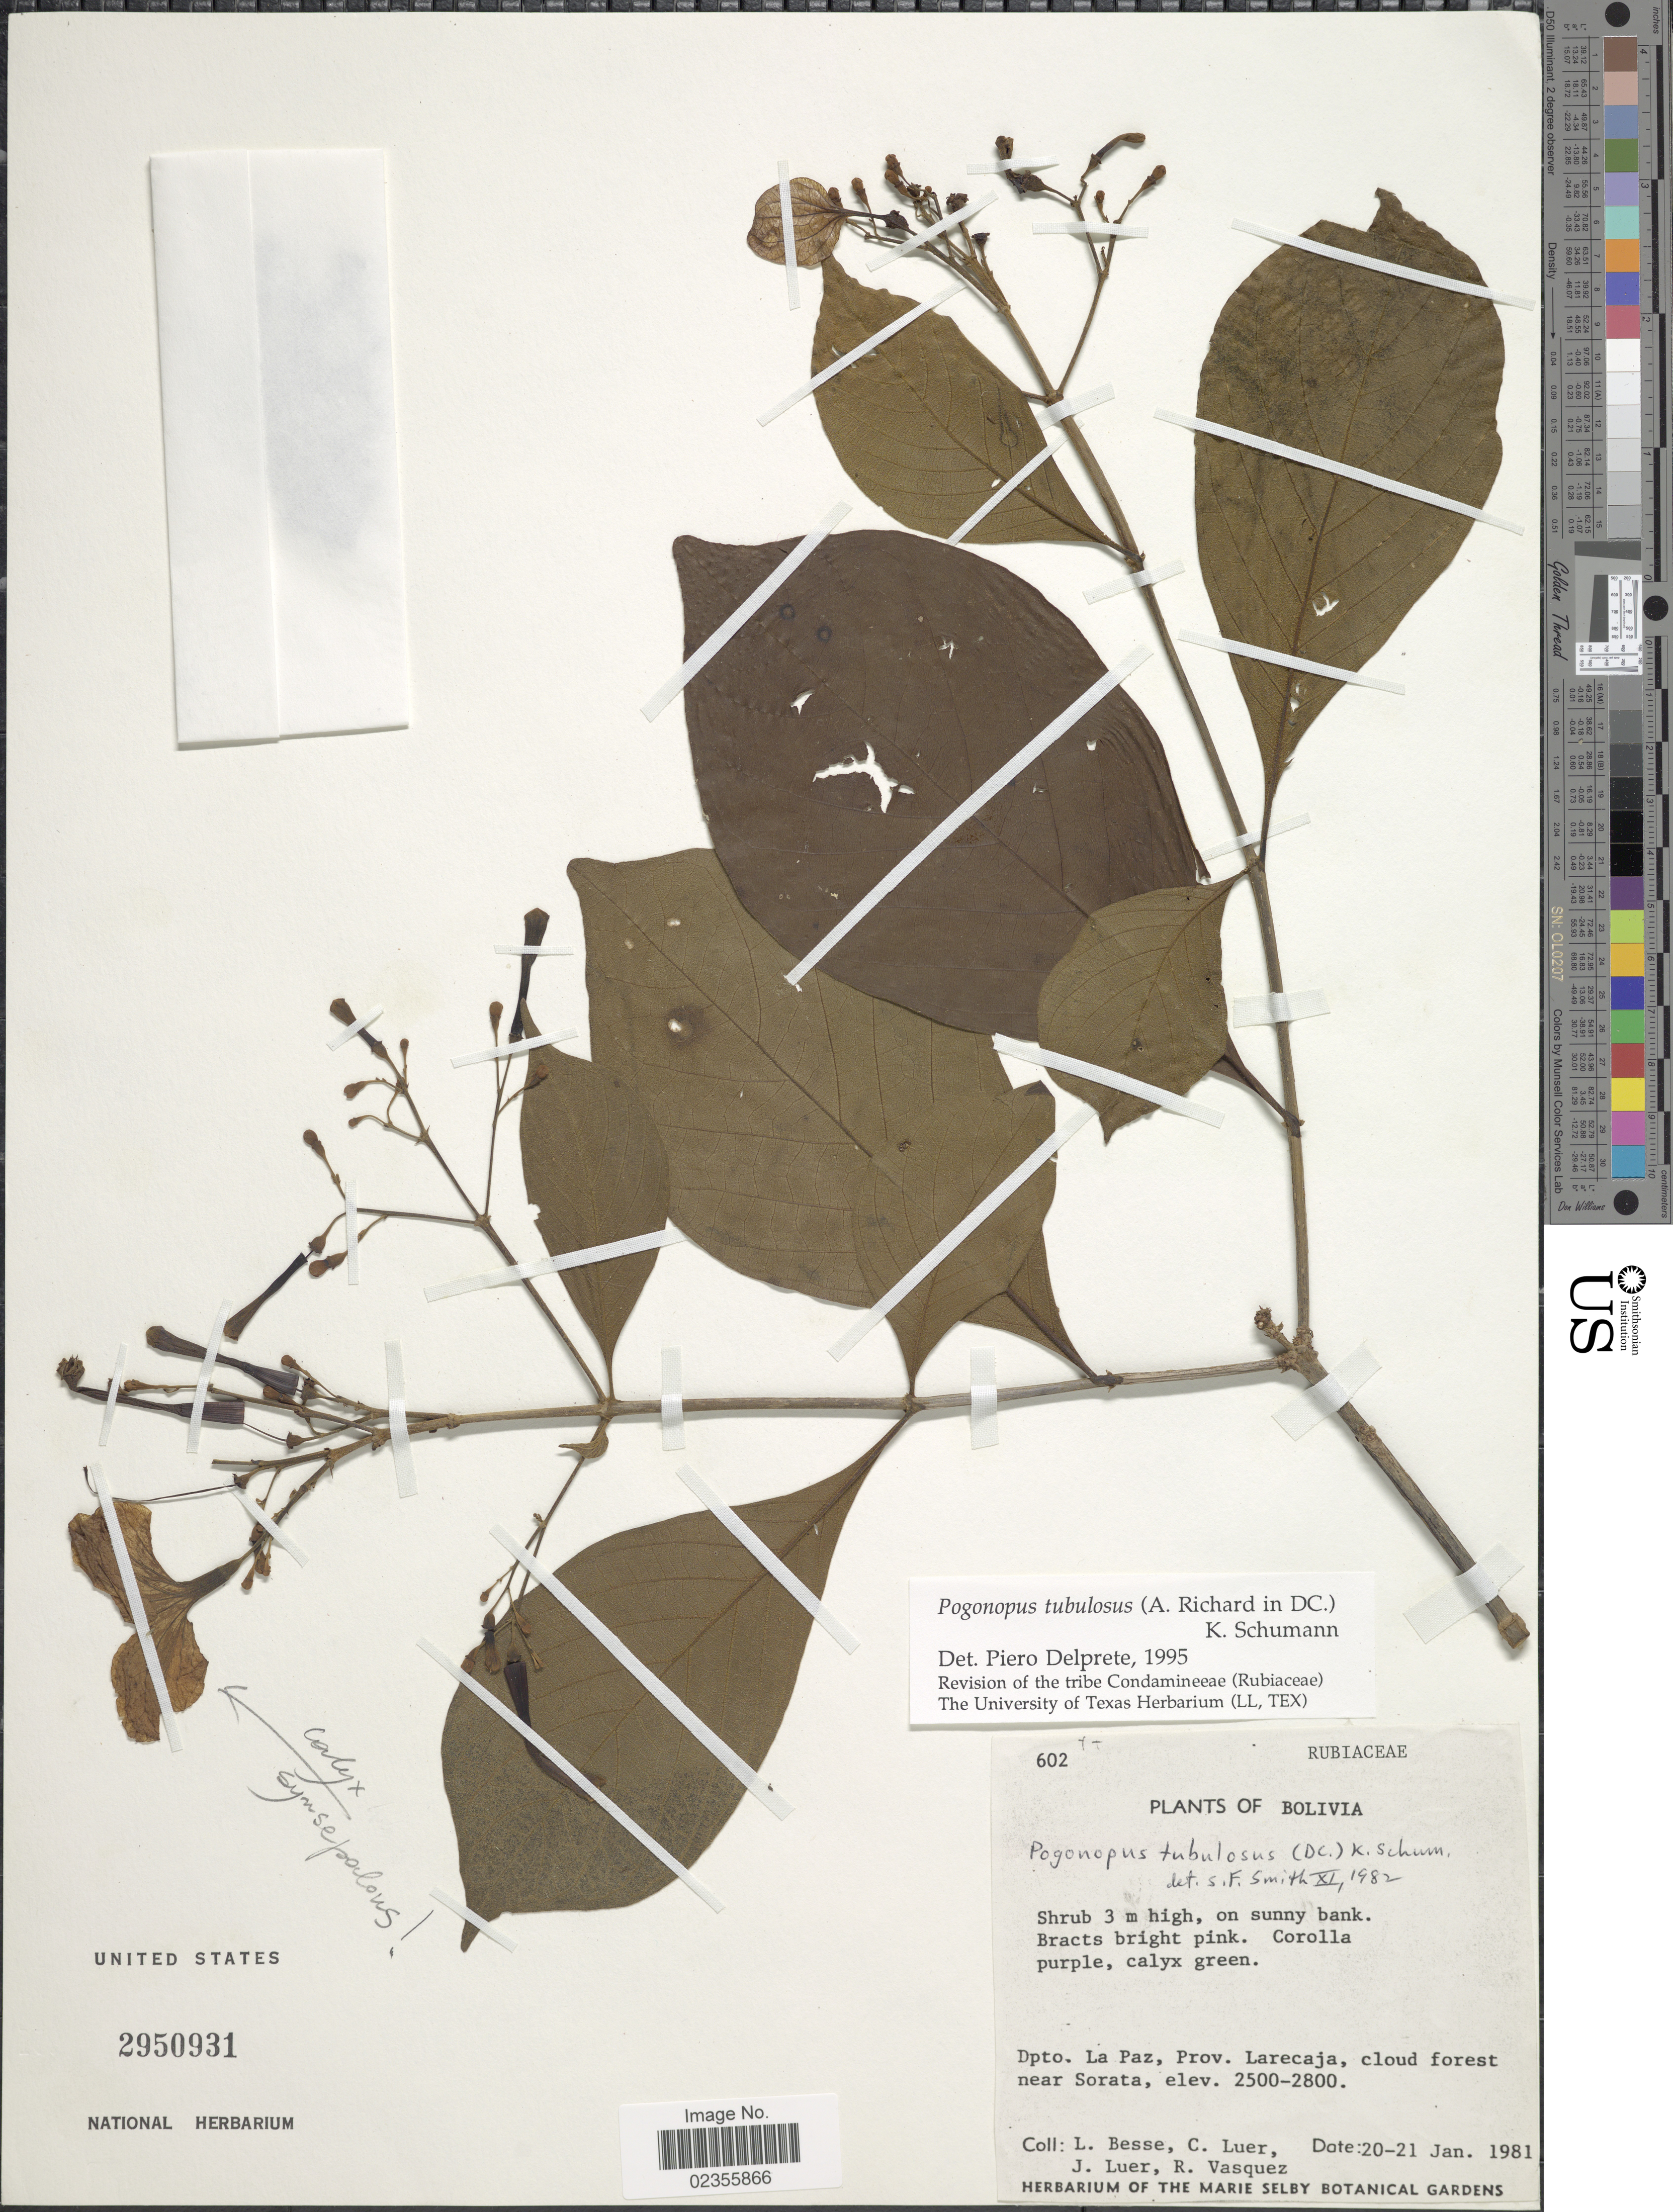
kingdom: Plantae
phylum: Tracheophyta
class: Magnoliopsida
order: Gentianales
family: Rubiaceae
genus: Pogonopus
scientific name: Pogonopus tubulosus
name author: (A. Rich. in DC.) K. Schum.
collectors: L. Besse, C. Luer, J. P. Luer & R. Vasquez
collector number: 602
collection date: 1981-01-20/1981-01-21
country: Bolivia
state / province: La Paz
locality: Dpto. La Paz, Prov. Larecaja, cloud forest near Sorata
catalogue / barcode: US 2950931